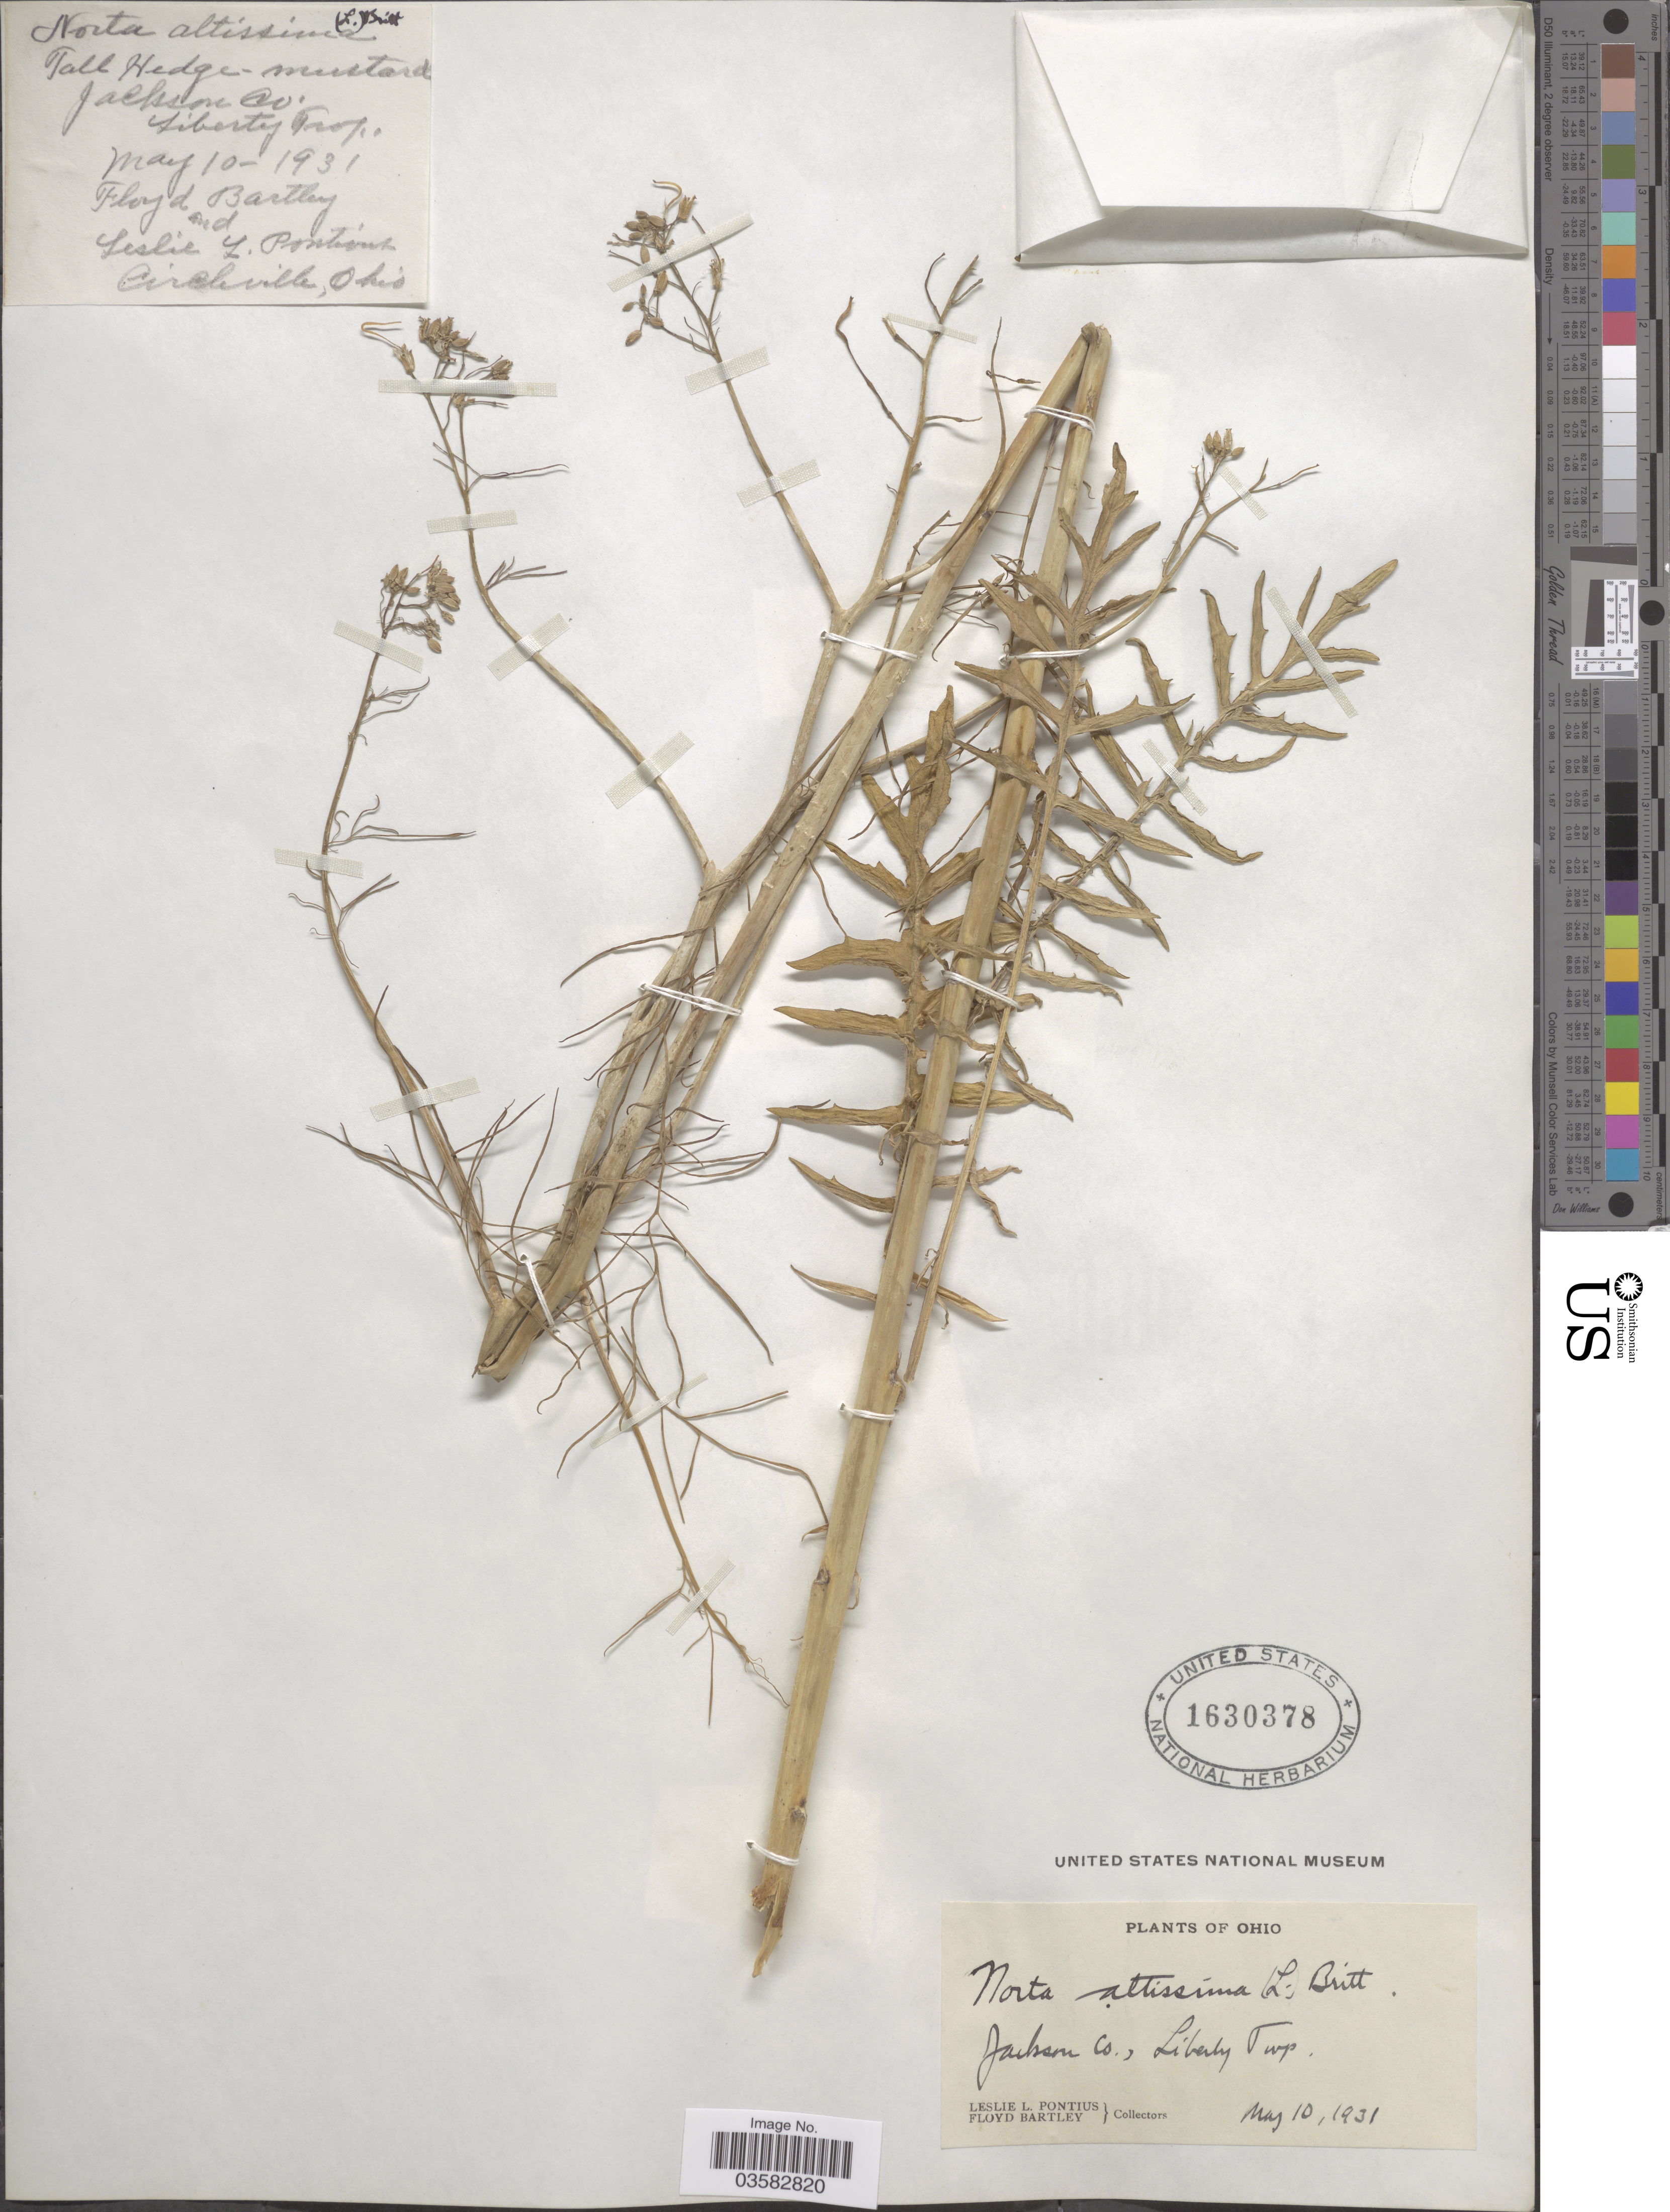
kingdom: Plantae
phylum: Tracheophyta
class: Magnoliopsida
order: Brassicales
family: Brassicaceae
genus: Sisymbrium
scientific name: Sisymbrium altissimum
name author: L.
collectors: L. Pontius & F. Bartley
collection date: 1931-05-10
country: United States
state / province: Ohio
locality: Jackson Co., Liberty Twp. Circleville.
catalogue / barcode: US 1630378